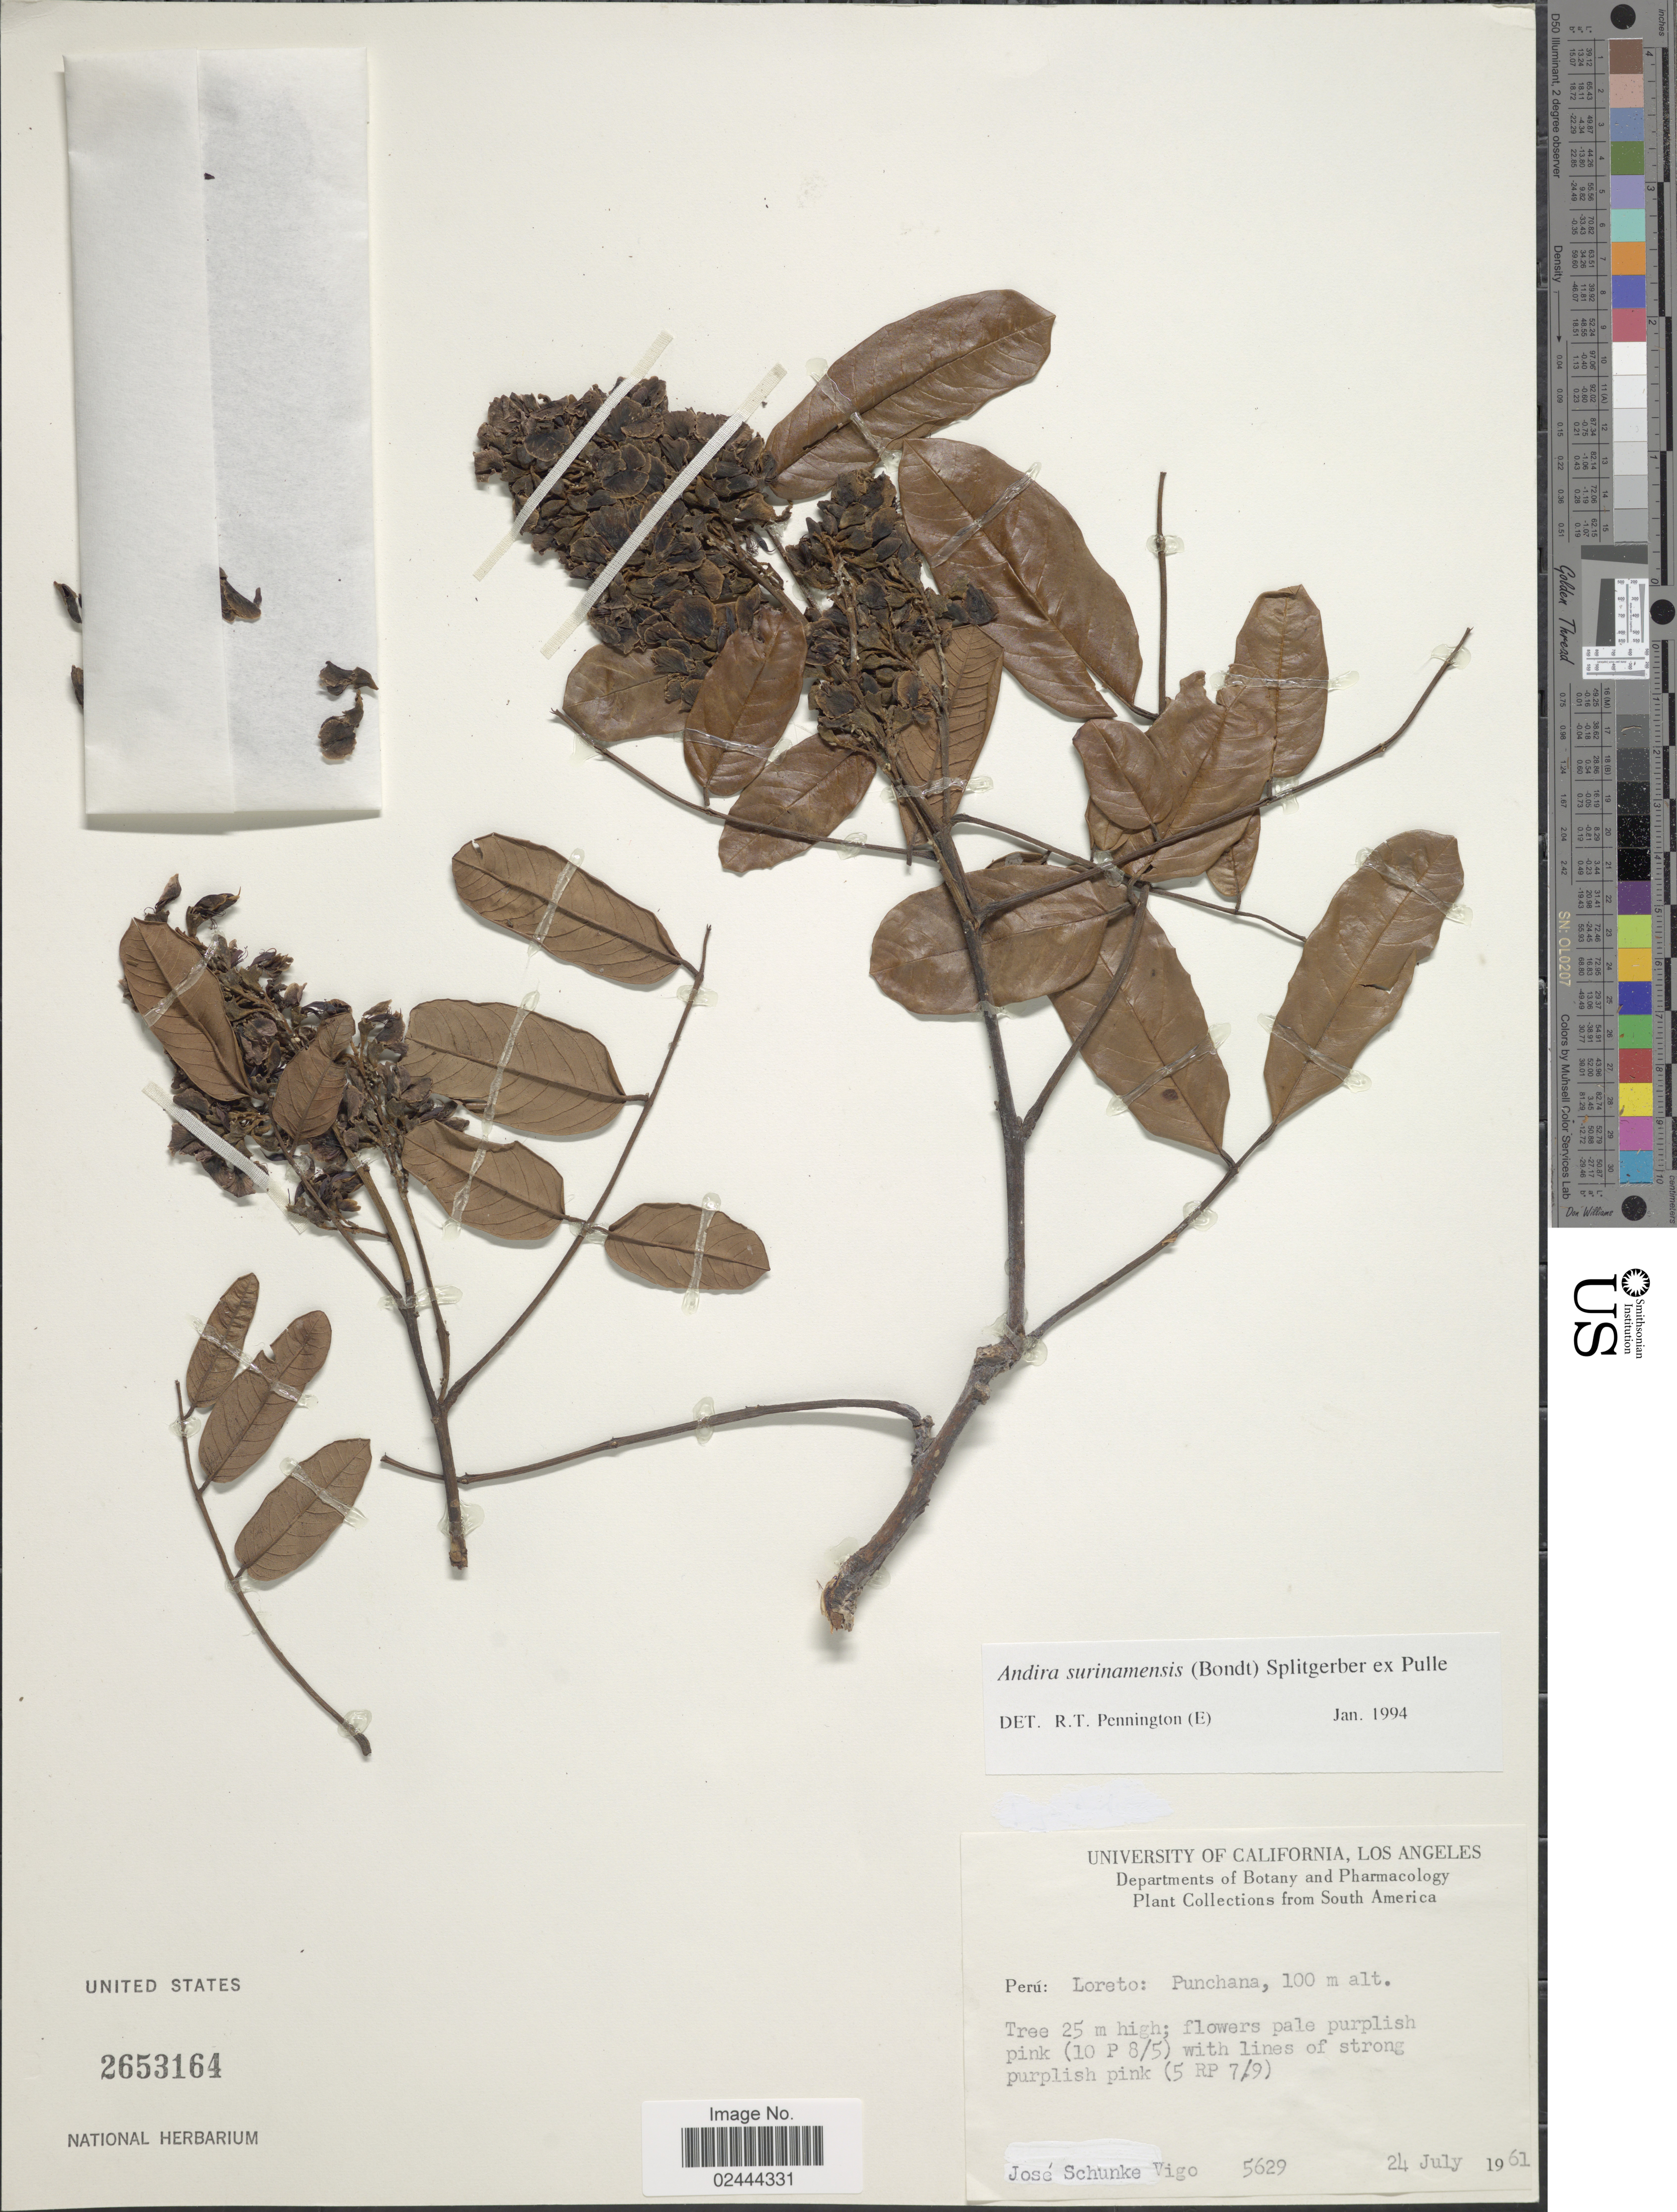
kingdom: Plantae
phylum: Tracheophyta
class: Magnoliopsida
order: Fabales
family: Fabaceae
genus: Andira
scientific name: Andira surinamensis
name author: (Bondt) Splitg. ex Amshoff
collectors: J. Schunke Vigo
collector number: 5629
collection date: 1961-07-24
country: Peru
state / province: Loreto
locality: Punchana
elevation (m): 100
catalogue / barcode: US 2653164